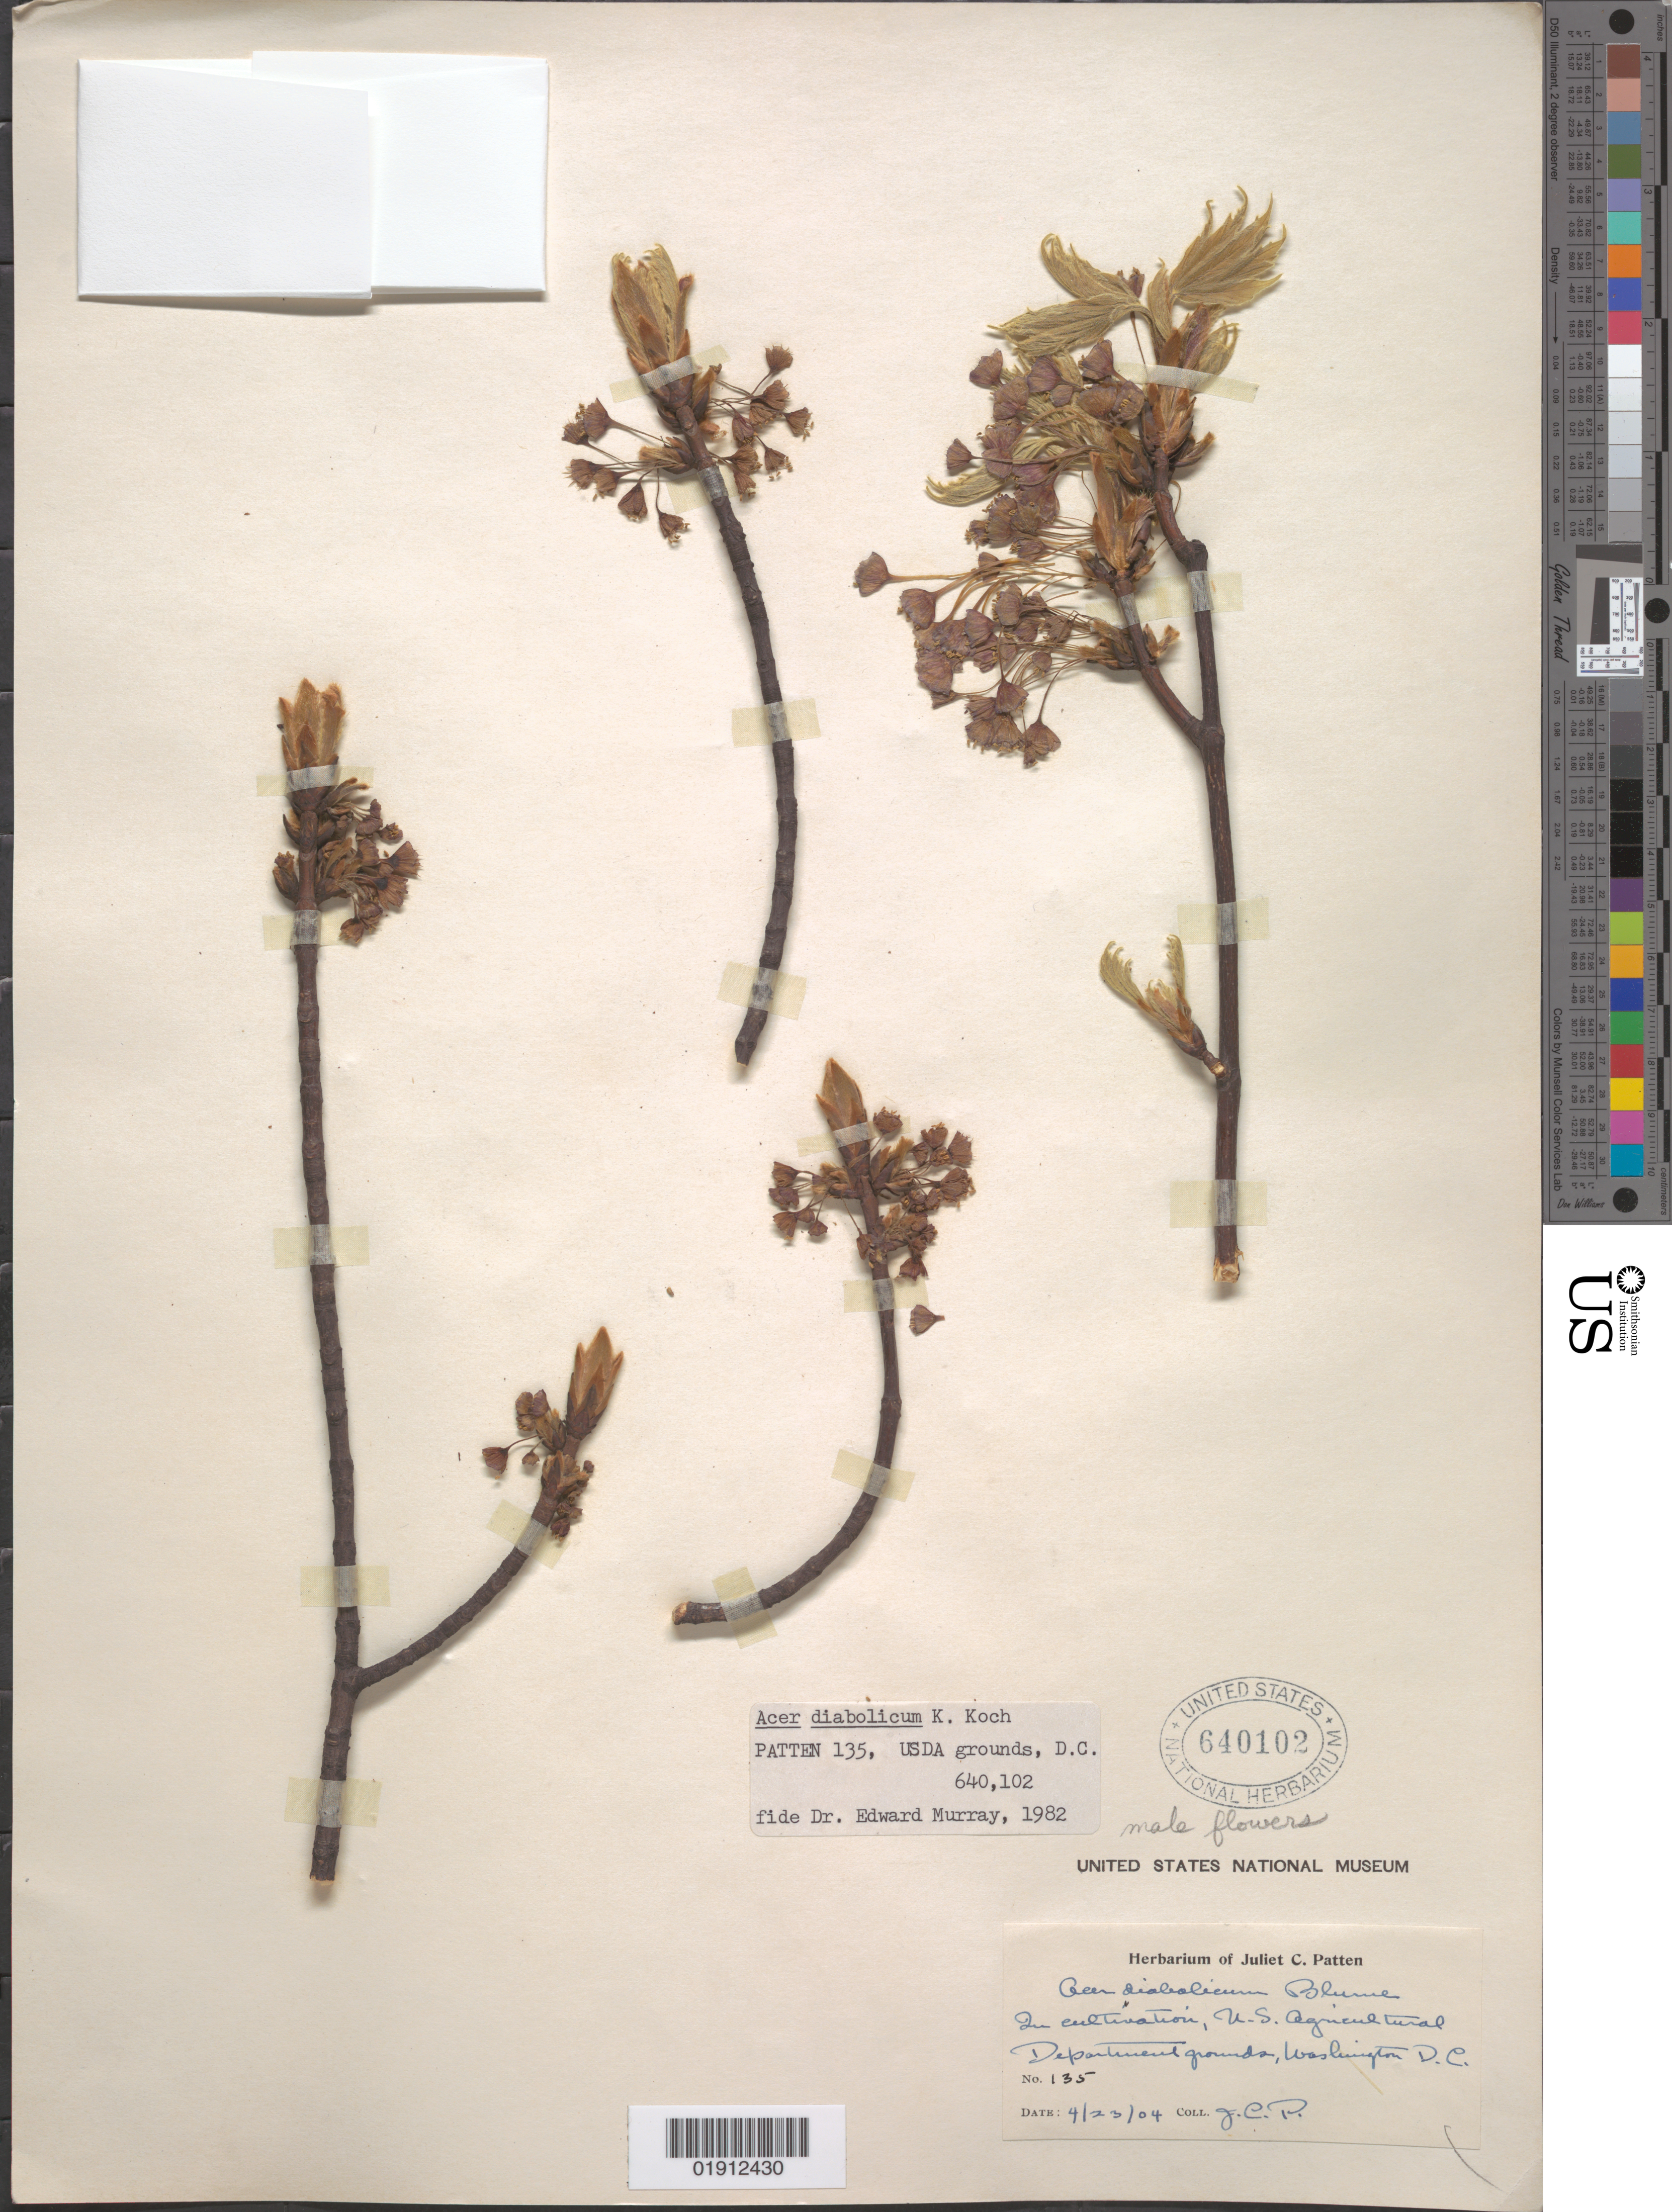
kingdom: Plantae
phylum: Tracheophyta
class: Magnoliopsida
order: Sapindales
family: Sapindaceae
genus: Acer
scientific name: Acer diabolicum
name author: Blume ex K. Koch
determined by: Murray, Edward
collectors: J. Patten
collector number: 135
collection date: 1904-04-23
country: United States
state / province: District of Columbia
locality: U.S. Agricultural Department grounds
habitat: Cultivated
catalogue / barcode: US 640102